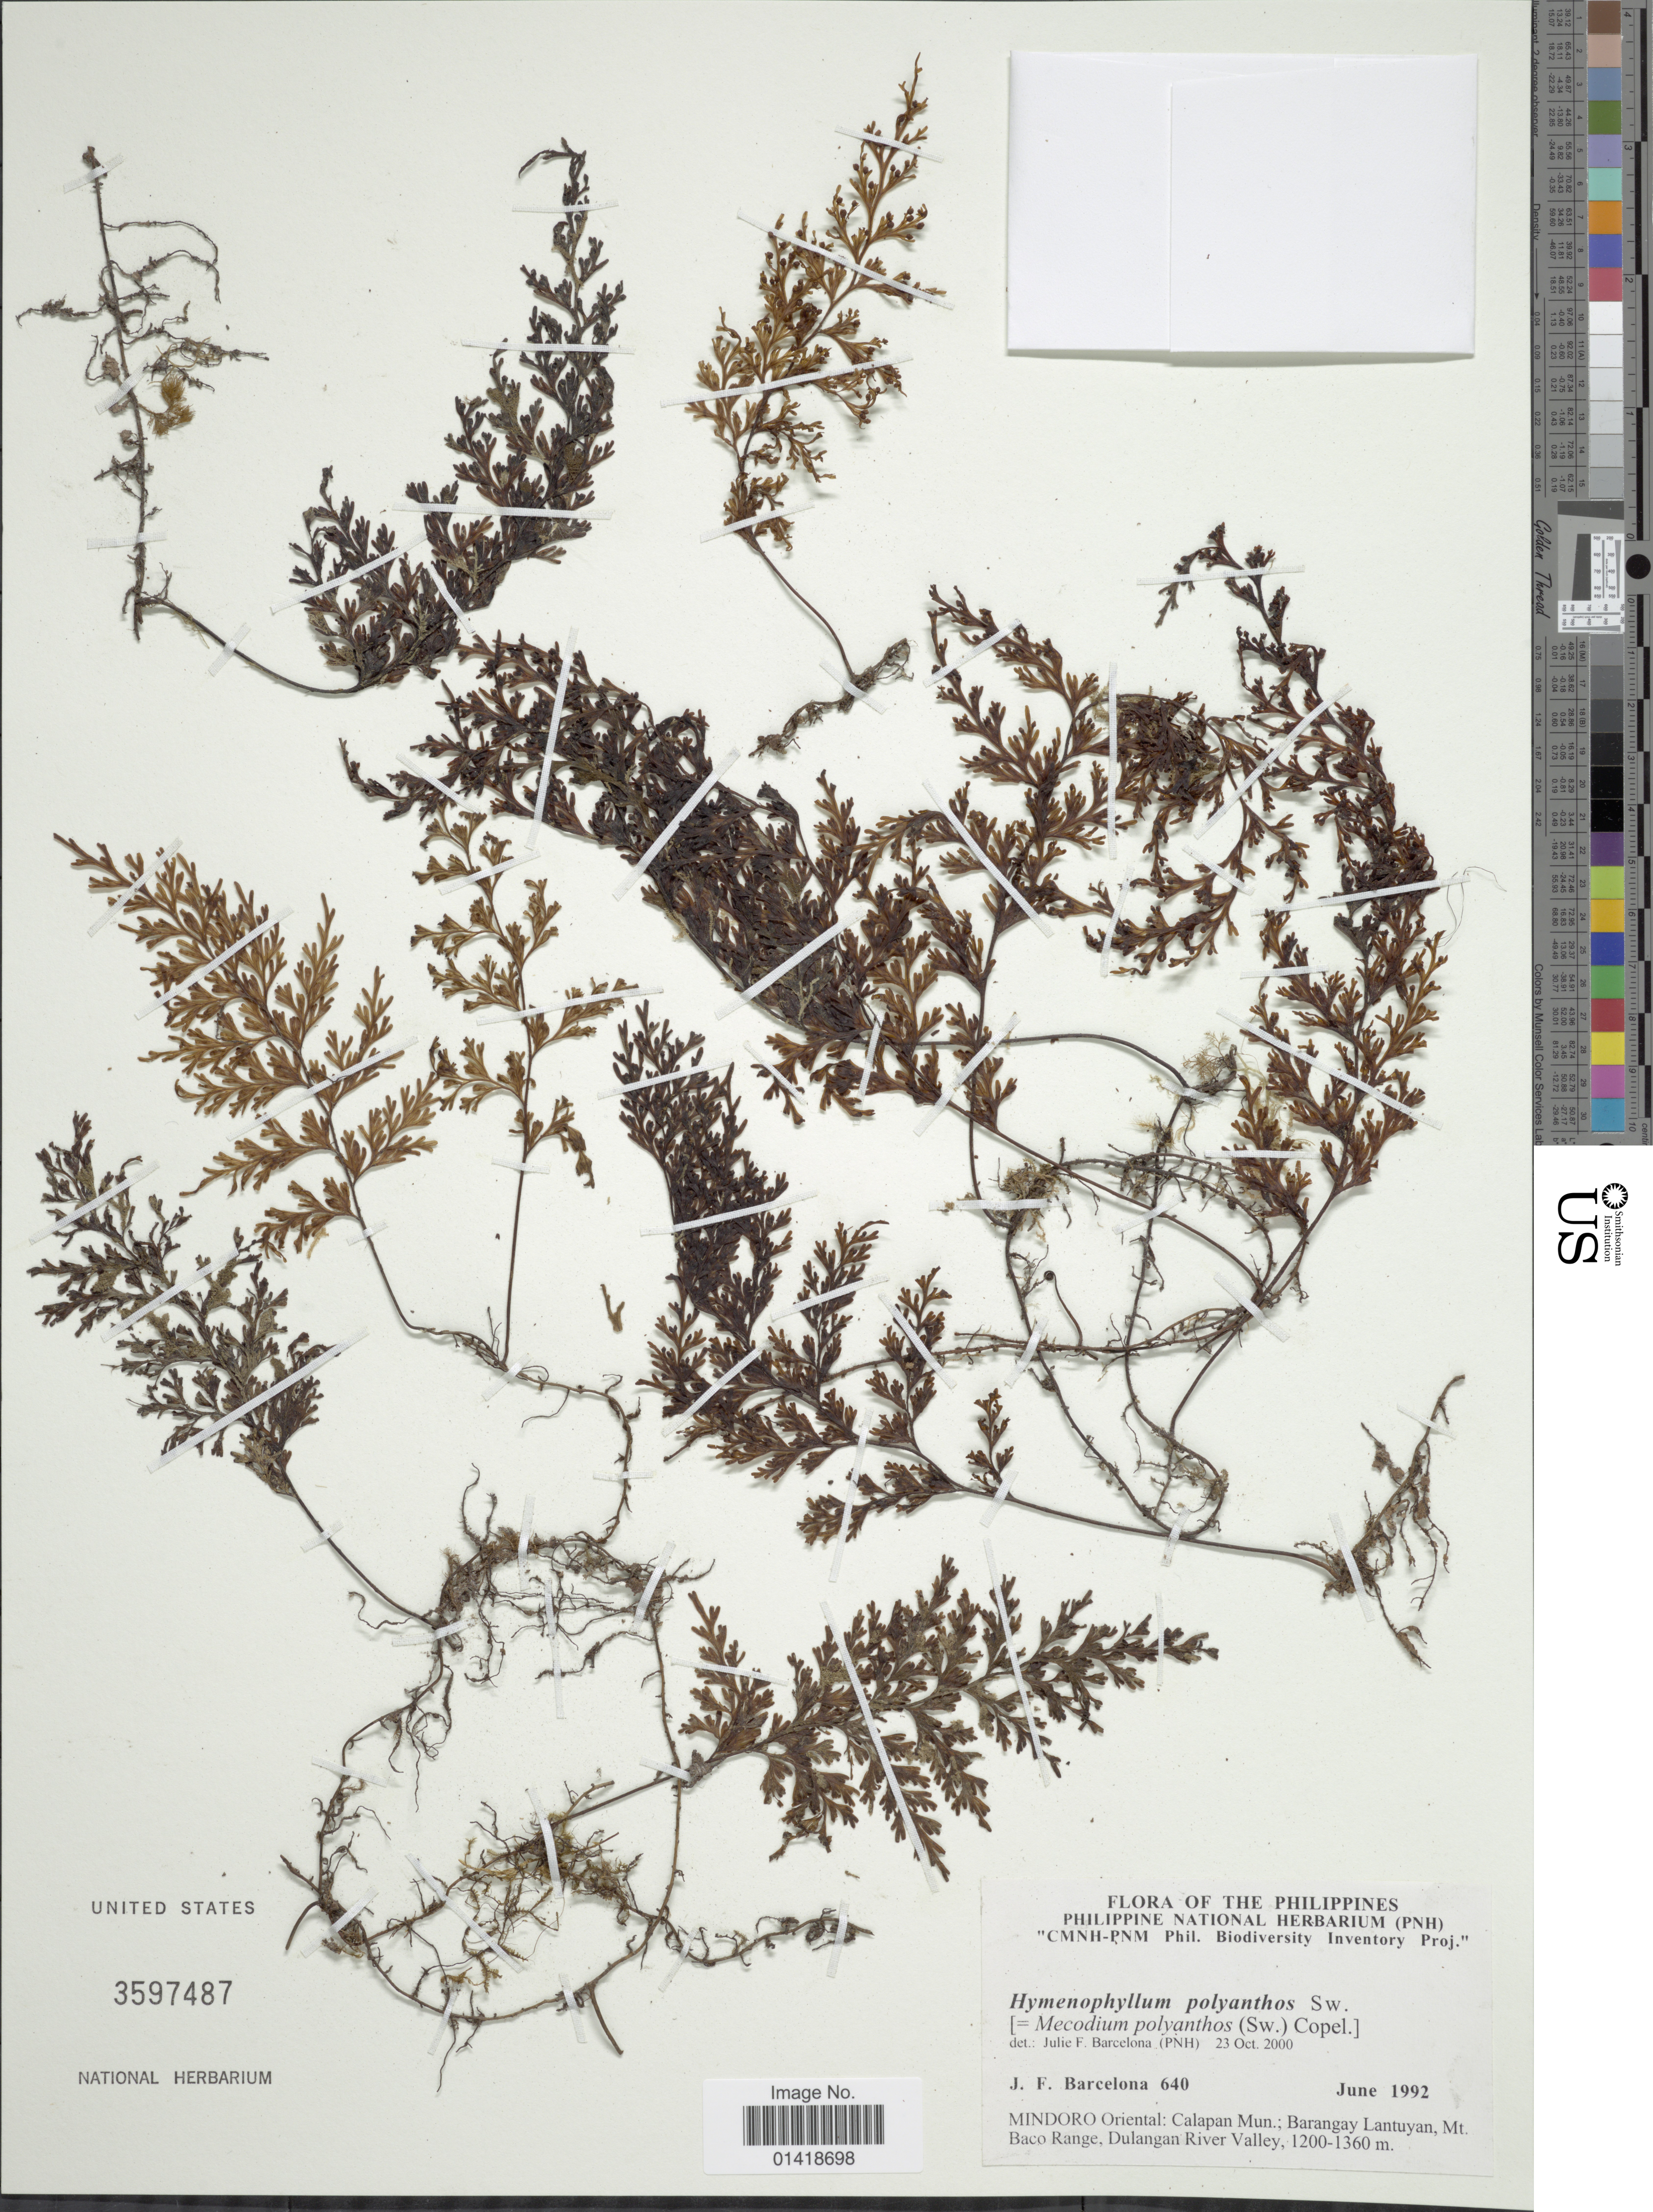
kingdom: Plantae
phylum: Tracheophyta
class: Polypodiopsida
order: Hymenophyllales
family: Hymenophyllaceae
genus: Hymenophyllum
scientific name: Hymenophyllum polyanthos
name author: (Sw.) Sw.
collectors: J. F. Barcelona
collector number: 640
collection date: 1992-06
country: Philippines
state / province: Mimaropa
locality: The Philippines. Mindoro Oriental: Calapan Mun.; Barangay Lantuyan, Mt. baco Range, Dulangan River Valley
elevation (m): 1200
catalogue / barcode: US 3597487